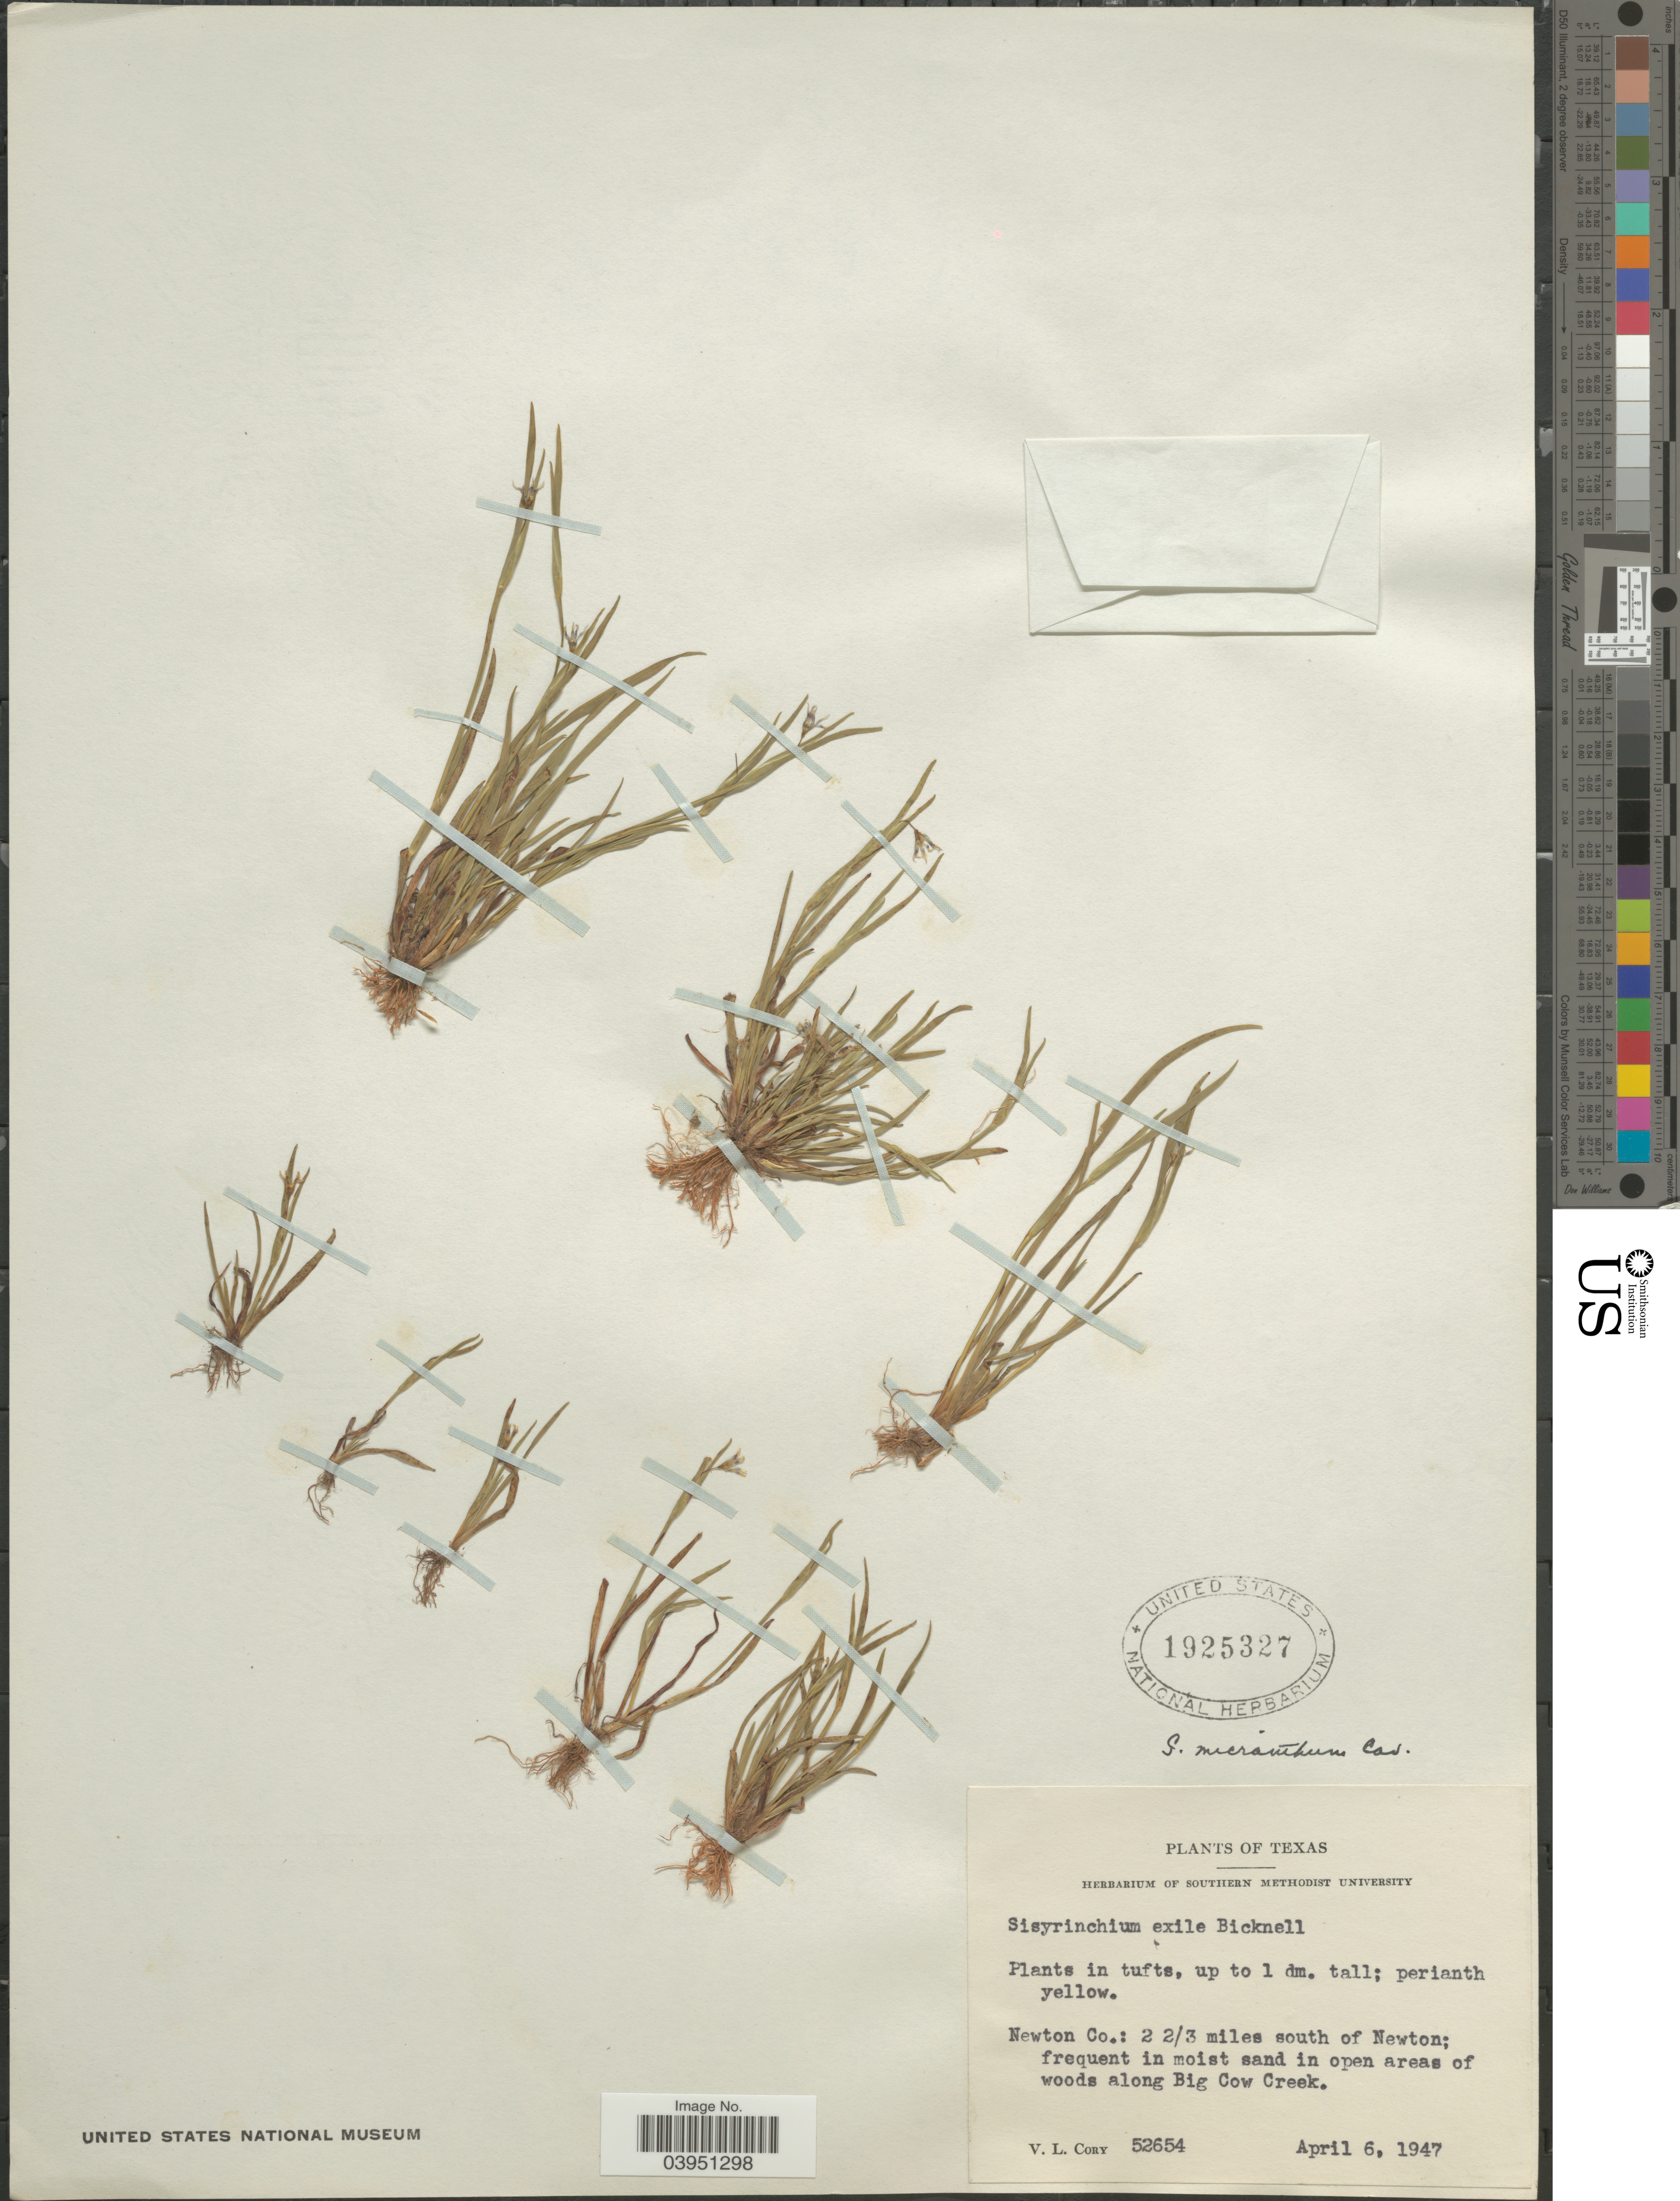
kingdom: Plantae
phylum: Tracheophyta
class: Liliopsida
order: Asparagales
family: Iridaceae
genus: Sisyrinchium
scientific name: Sisyrinchium micranthum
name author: Cav.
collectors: V. Cory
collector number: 52654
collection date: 1947-04-06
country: United States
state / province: Texas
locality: Newton Co.: 2 2/3 miles south of Newton; frequent in moist sand in open areas of woods along Big Cow Creek.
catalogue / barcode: US 1925327